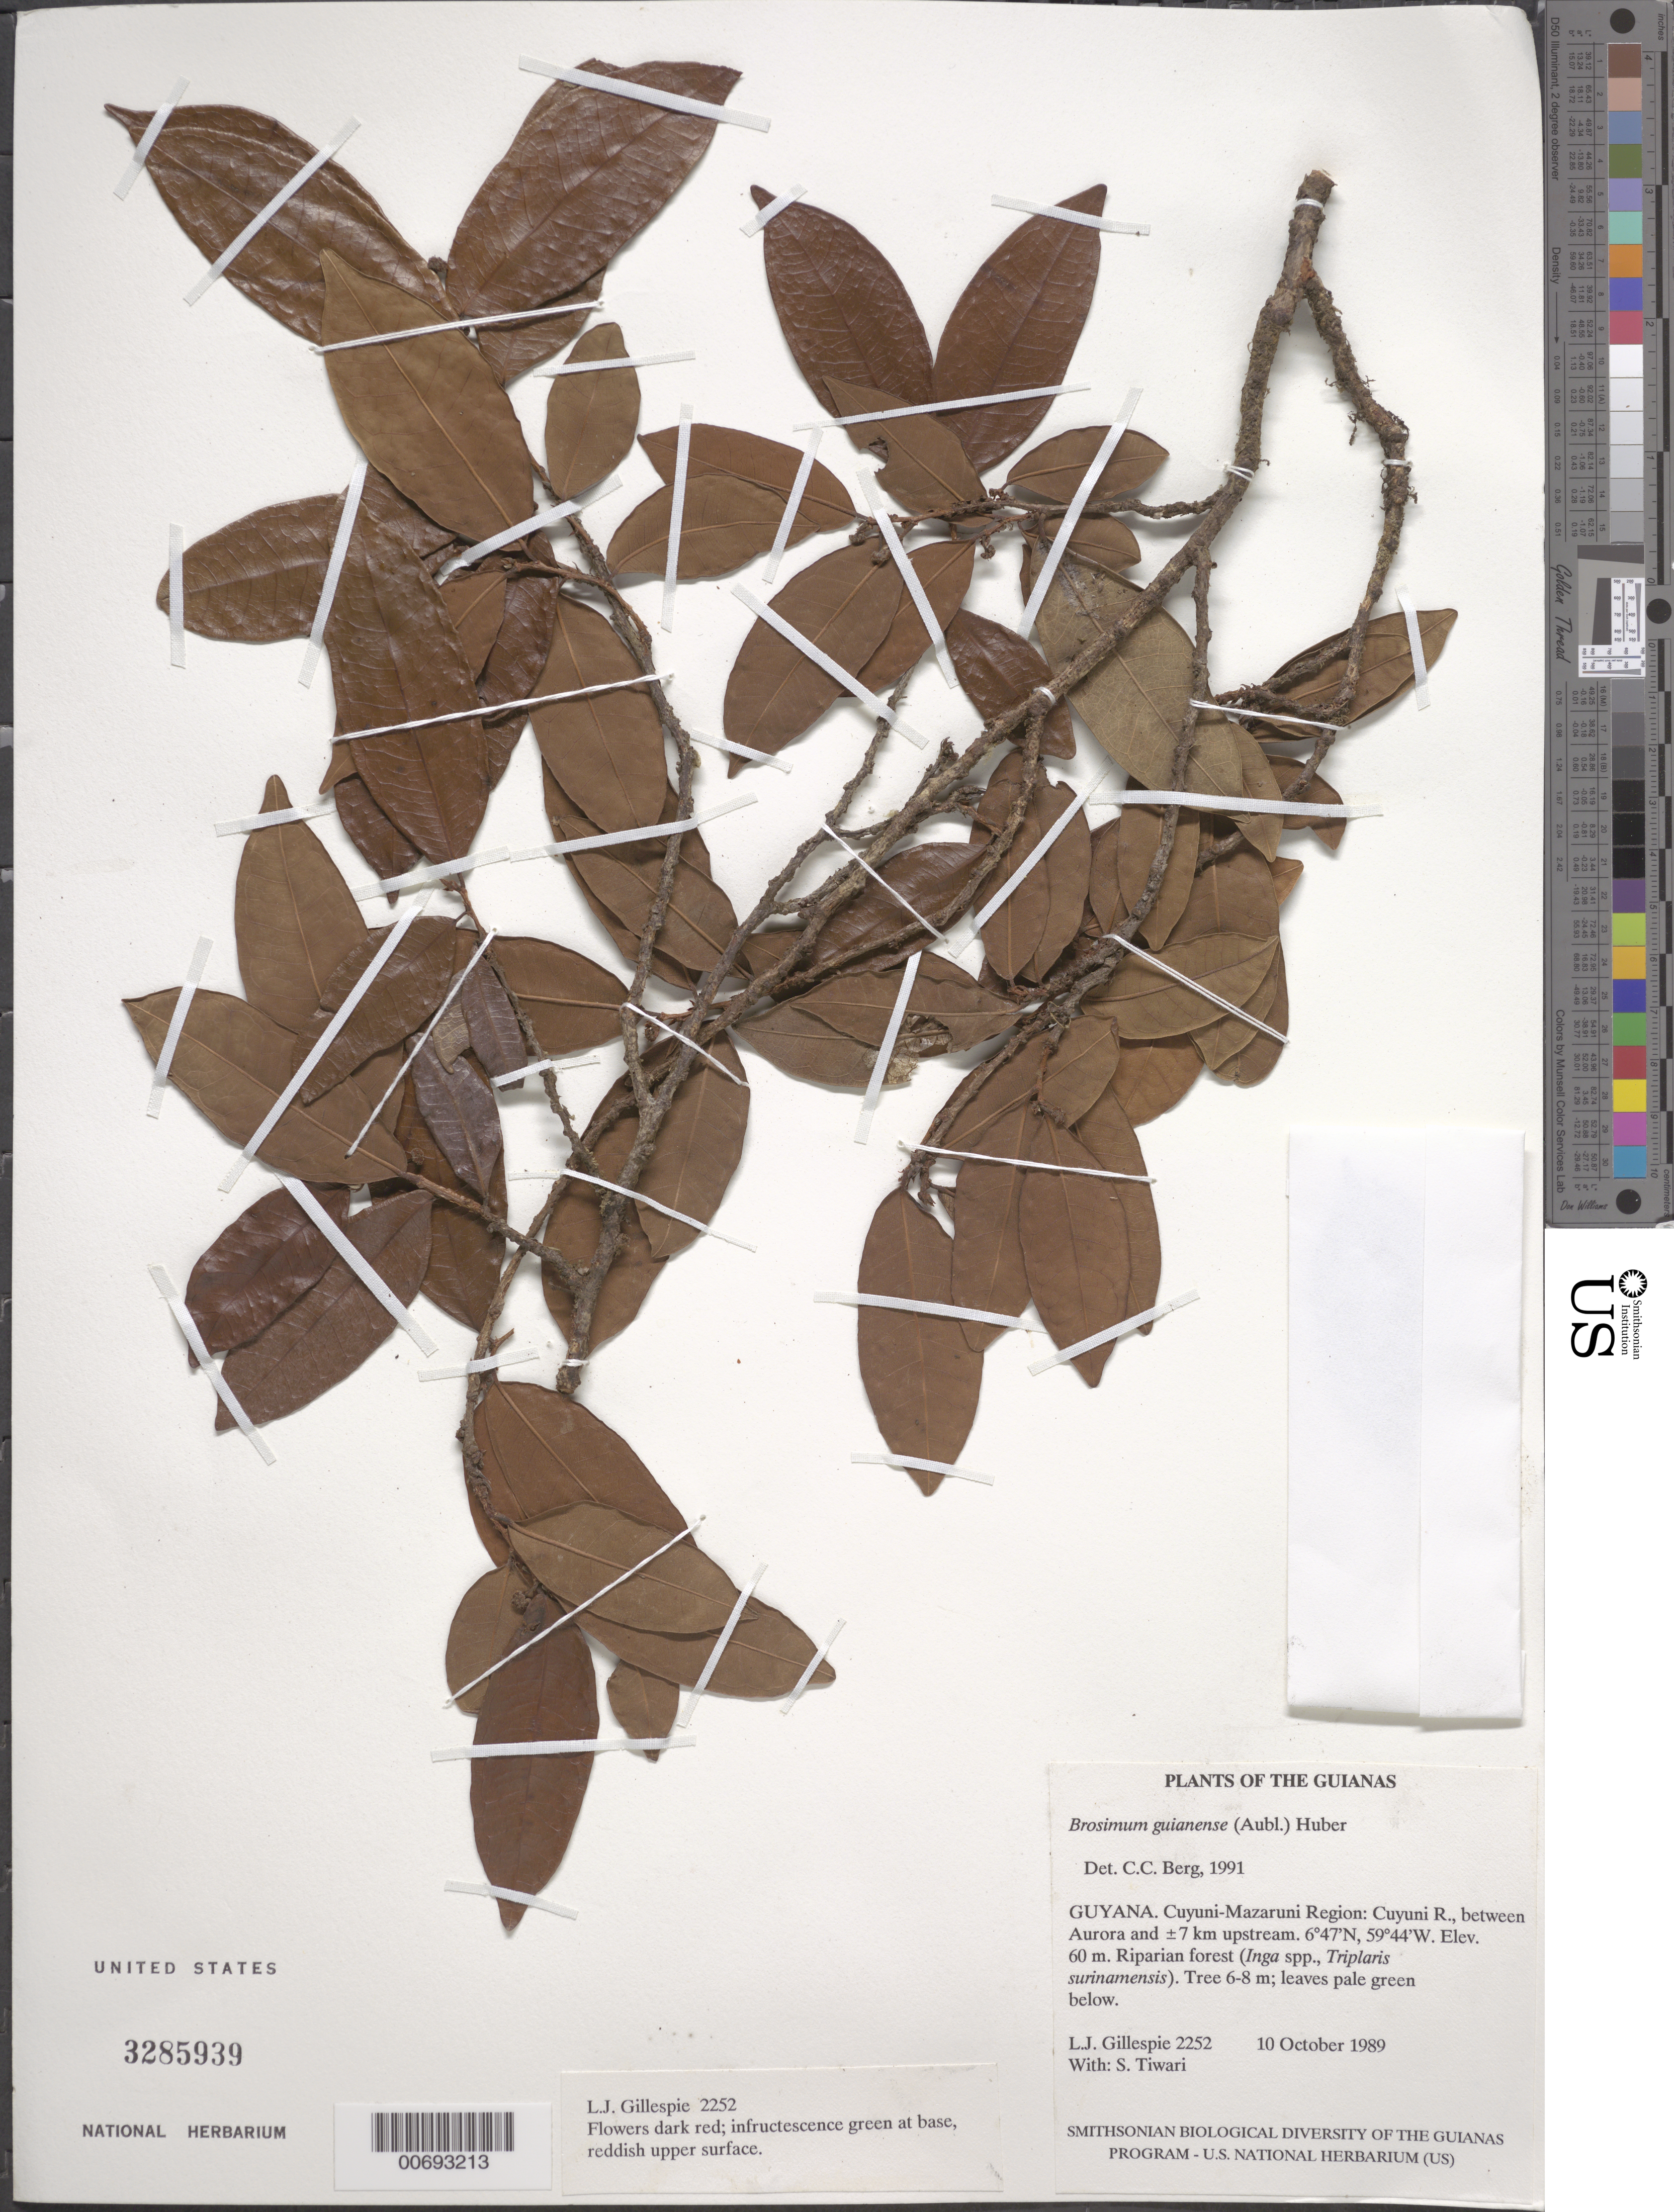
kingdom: Plantae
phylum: Tracheophyta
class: Magnoliopsida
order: Rosales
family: Moraceae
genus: Brosimum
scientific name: Brosimum guianense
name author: (Aubl.) Huber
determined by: Berg, C. C.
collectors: L. J. Gillespie & S. Tiwari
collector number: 2252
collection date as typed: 10 October 1989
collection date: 1989-10-10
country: Guyana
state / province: Cuyuni-Mazaruni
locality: Cuyuni R., between Aurora and ±7 km upstream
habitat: Riparian forest (Inga spp., Triplaris surinamensis)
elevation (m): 60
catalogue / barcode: US 3285939